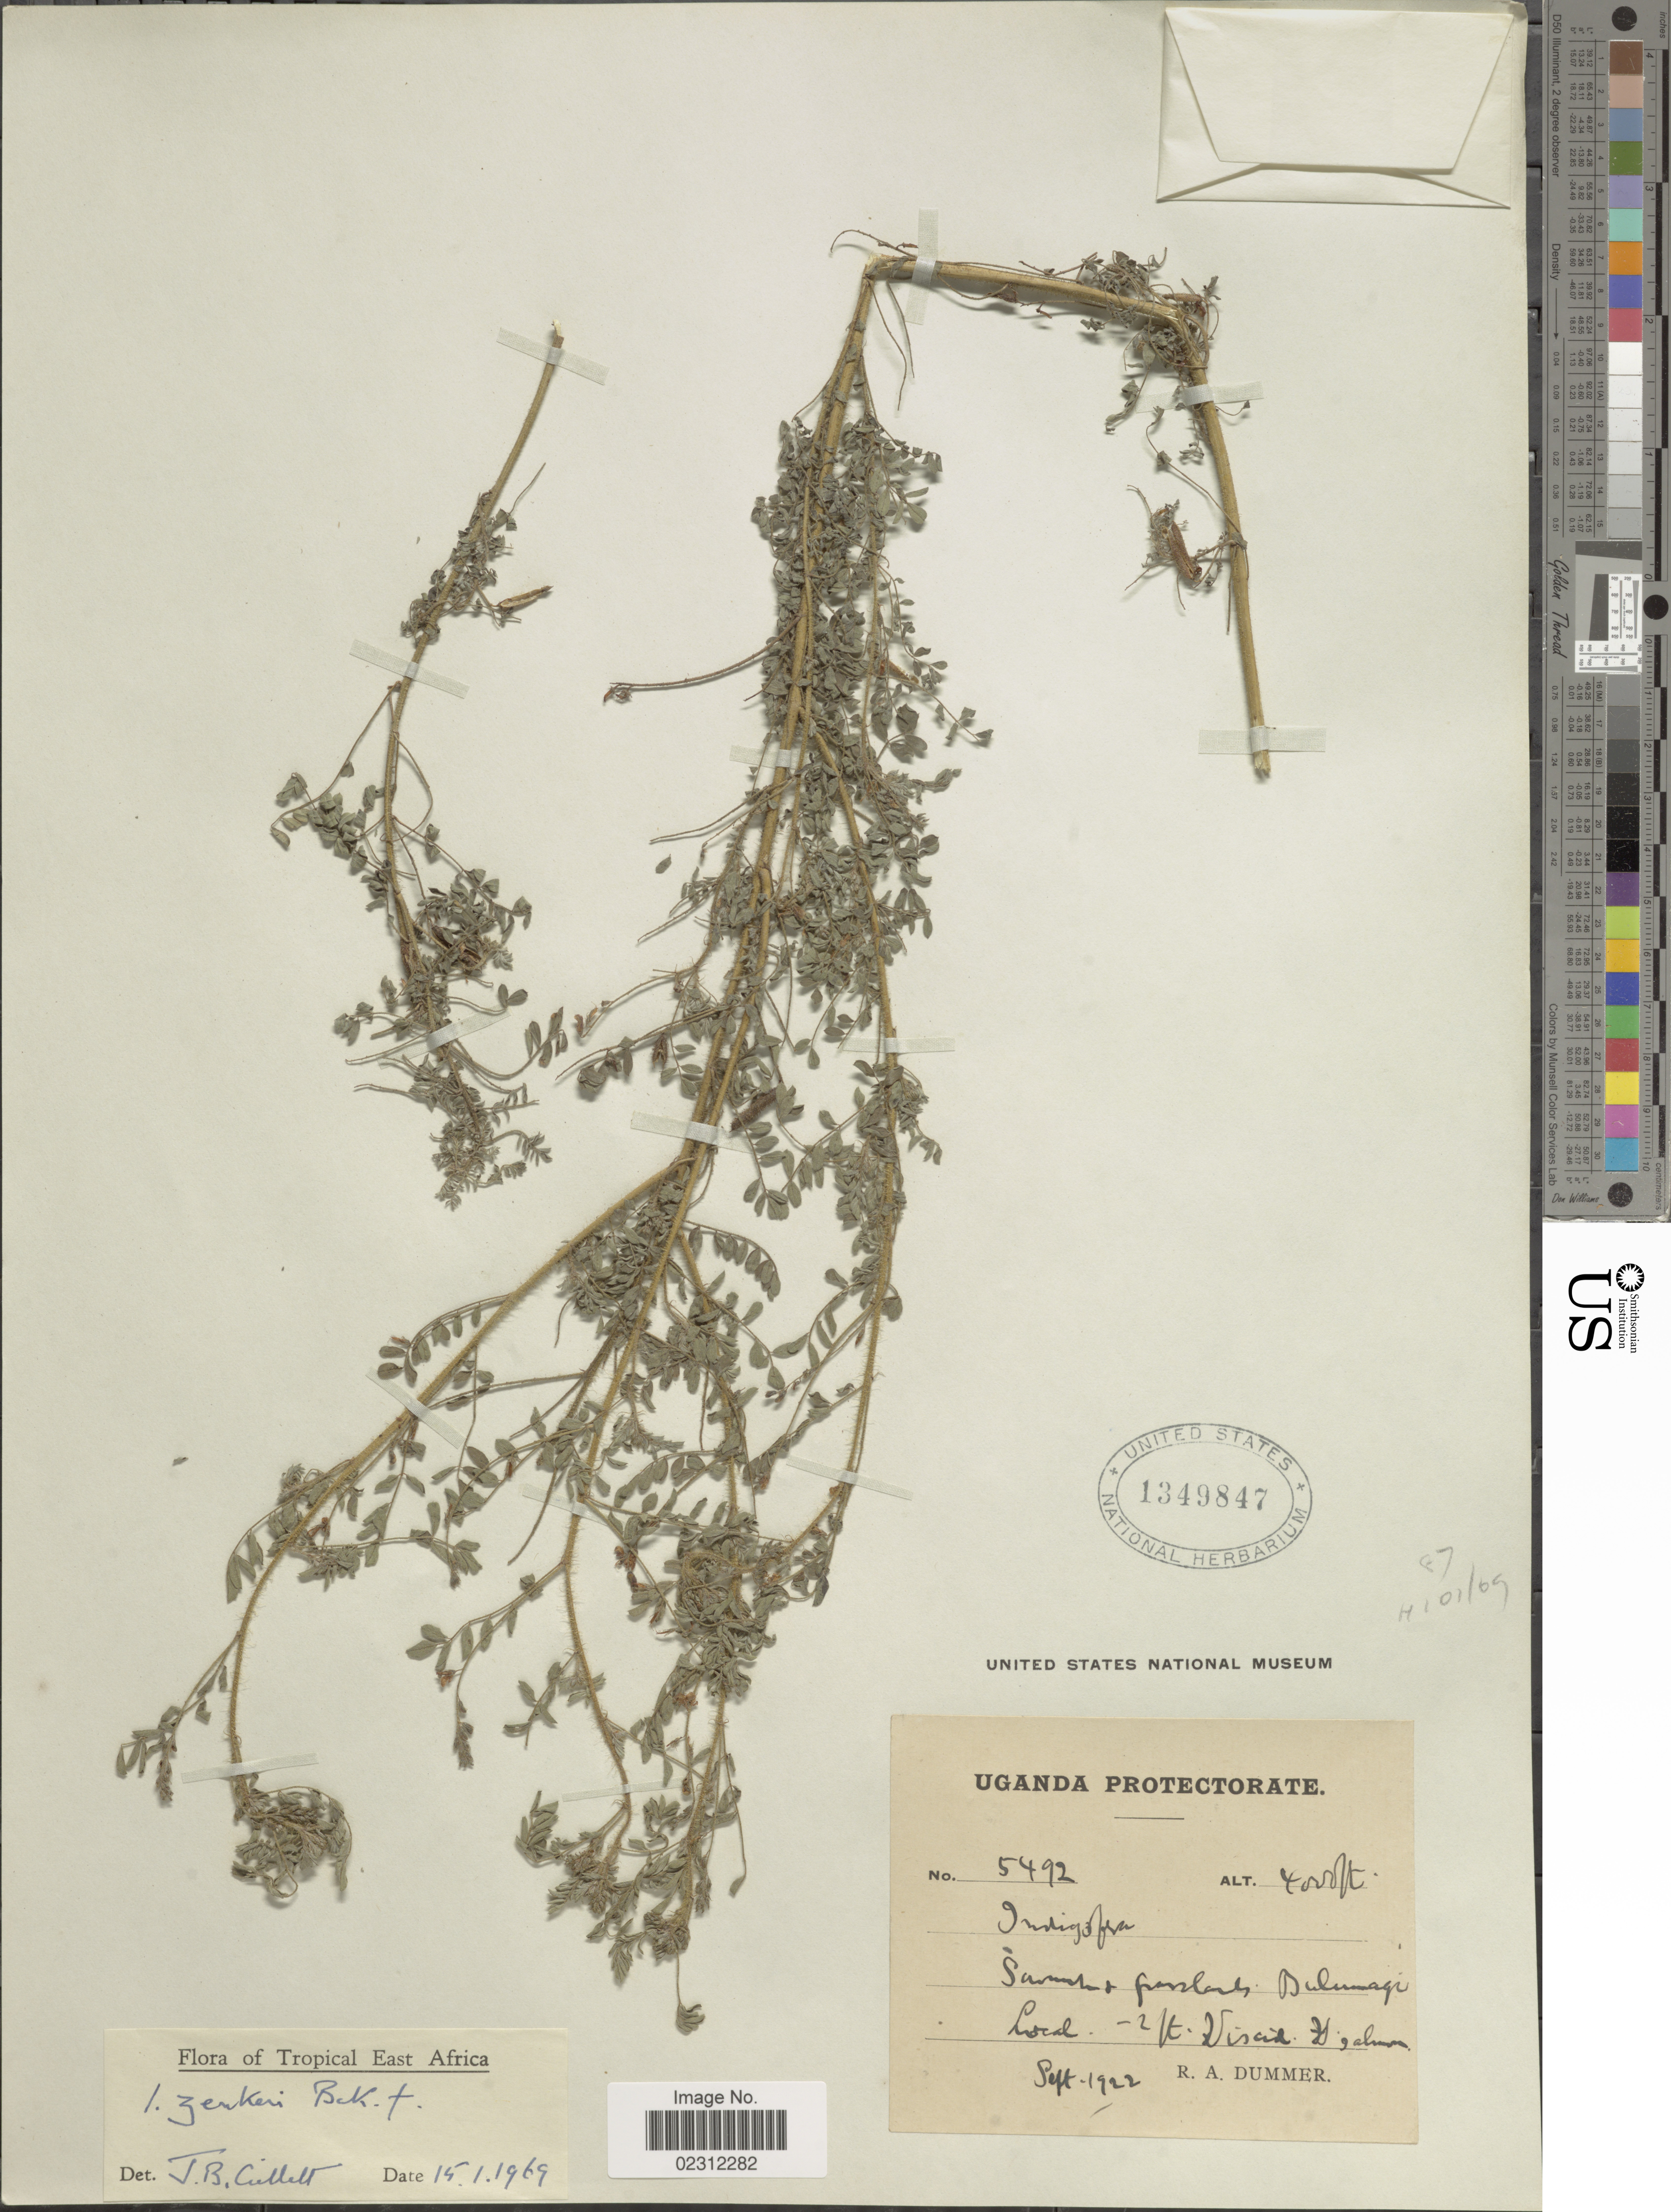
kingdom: Plantae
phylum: Tracheophyta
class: Magnoliopsida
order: Fabales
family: Fabaceae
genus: Indigofera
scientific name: Indigofera zenkeri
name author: Baker f.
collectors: R. Dümmer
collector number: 5492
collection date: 1922-09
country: Uganda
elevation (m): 1219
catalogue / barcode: US 1349847